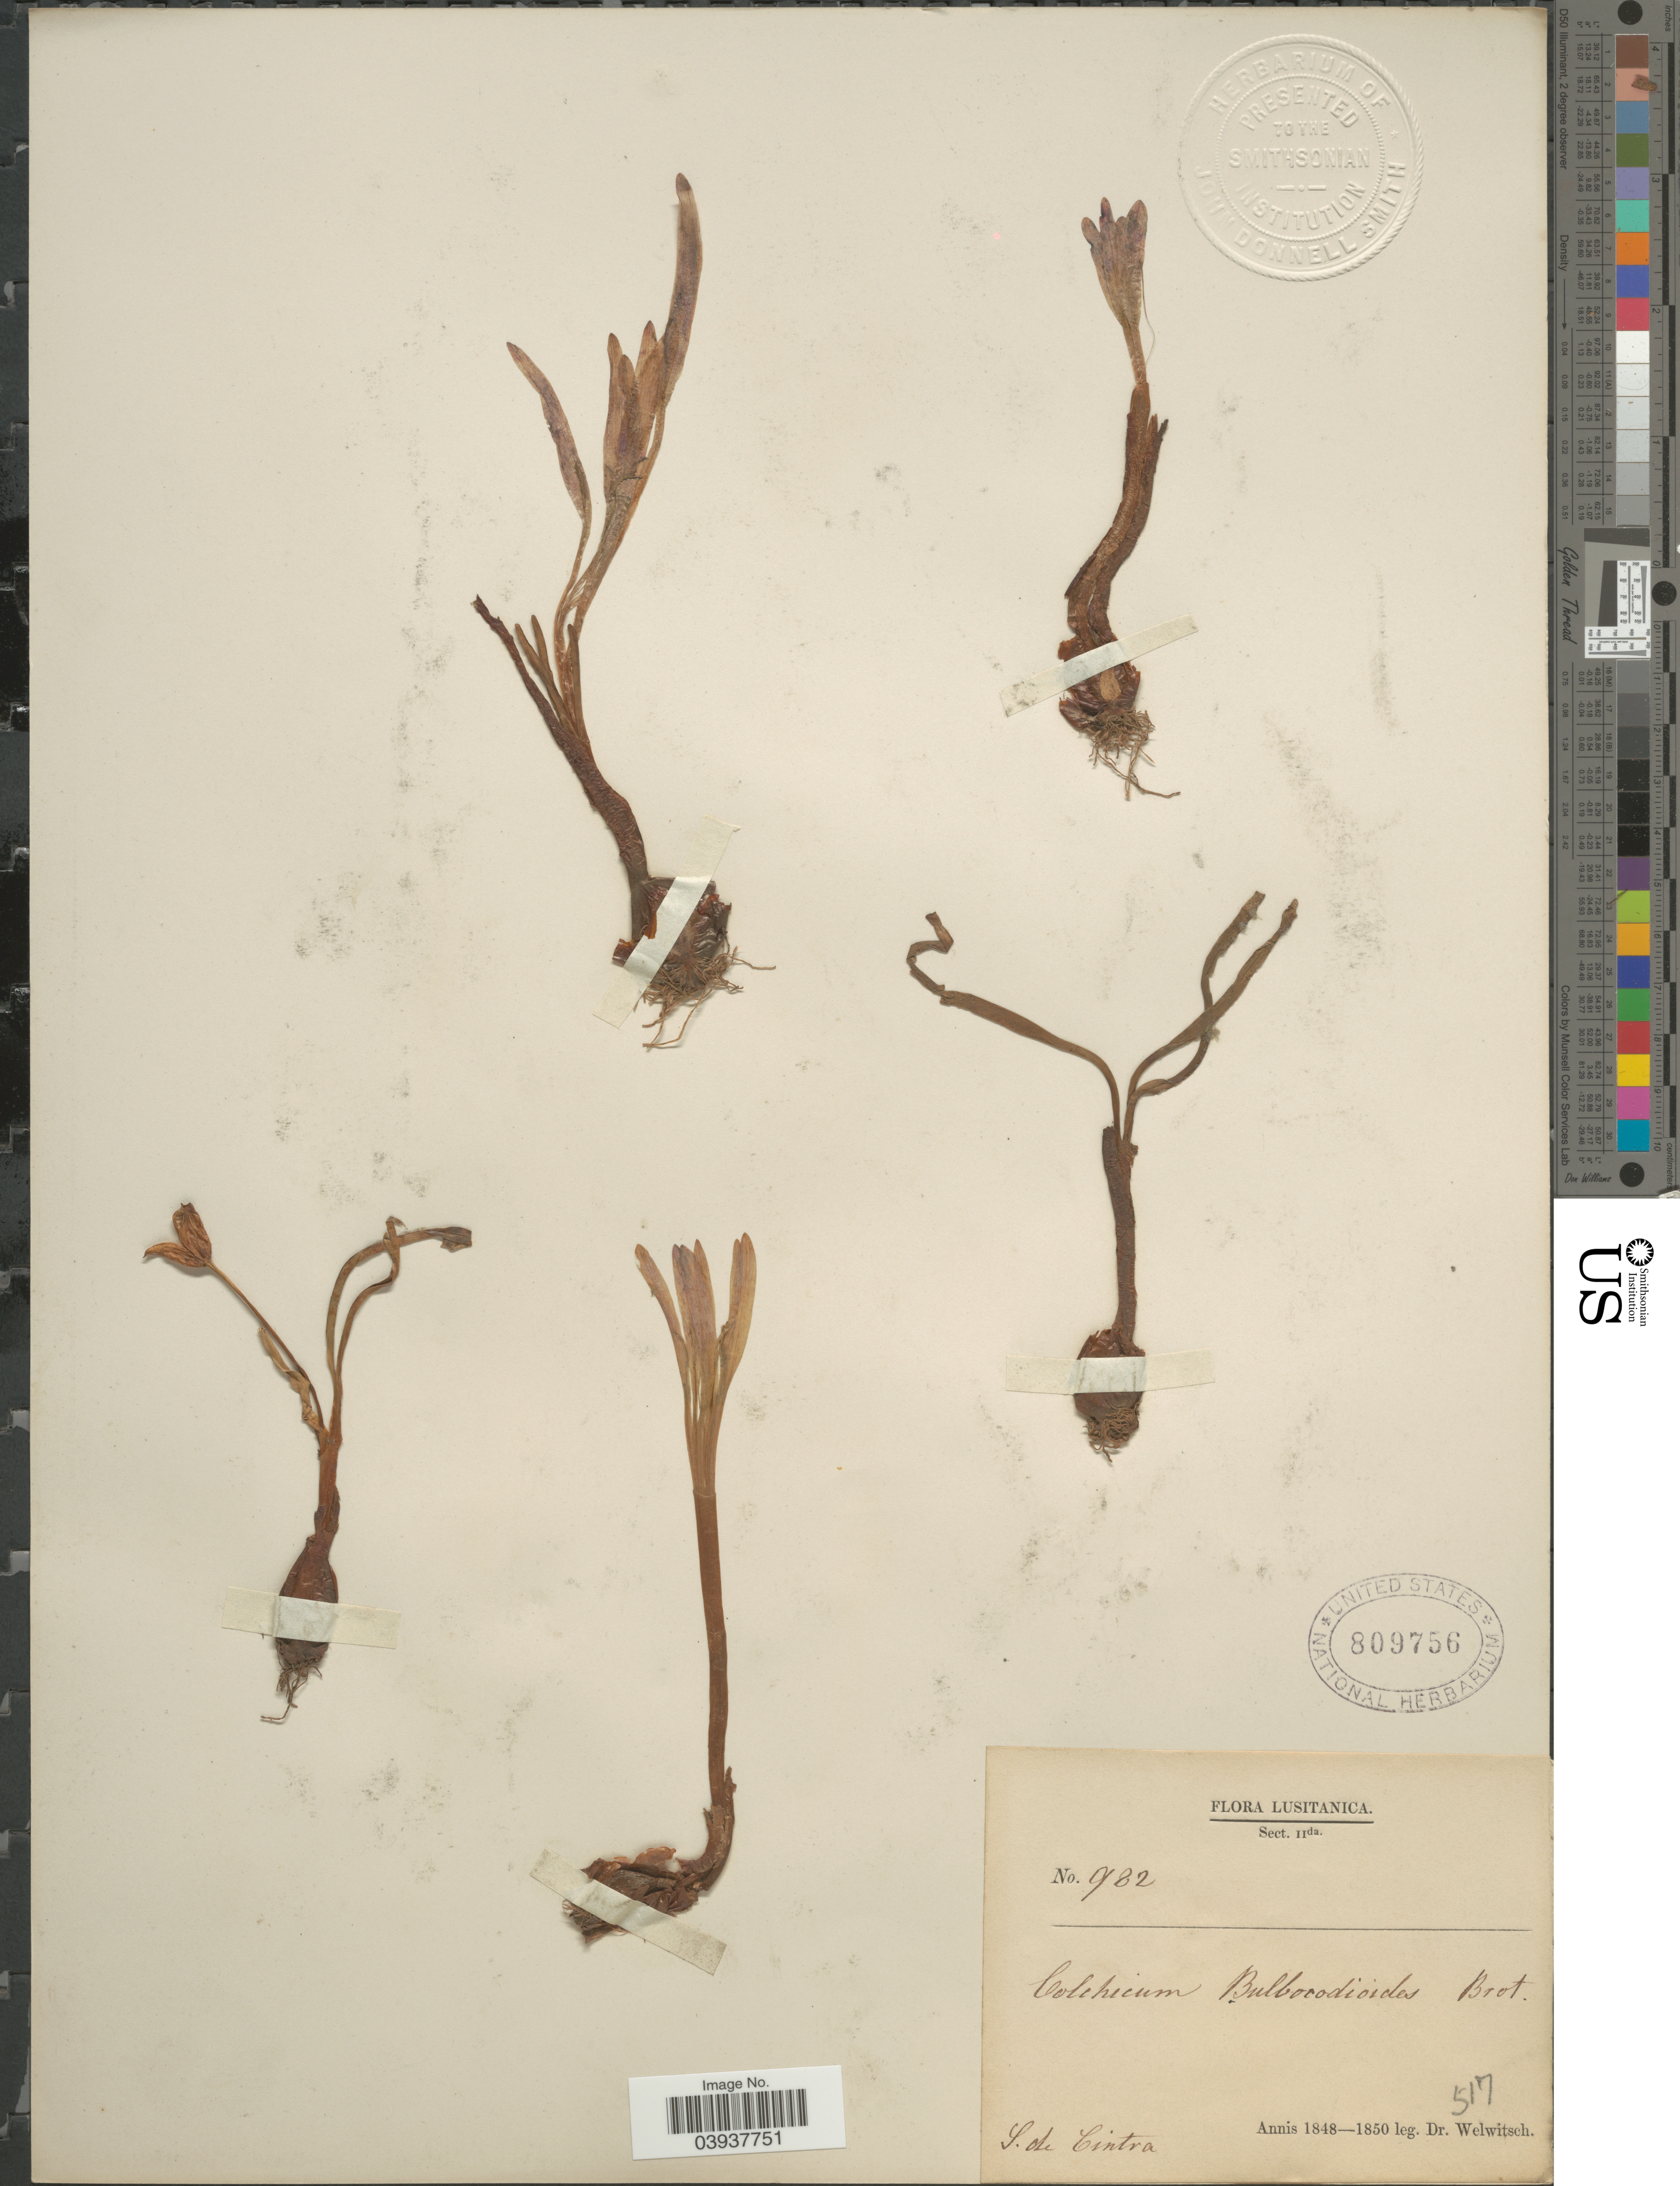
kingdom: Plantae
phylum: Tracheophyta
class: Liliopsida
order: Liliales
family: Colchicaceae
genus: Colchicum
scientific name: Colchicum bulbocodioides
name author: Brot.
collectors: -. Welwitsch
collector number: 982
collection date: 1848/1850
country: Portugal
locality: Lusitanica. Sect. IIda. S. de Cintra.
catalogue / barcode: US 809756